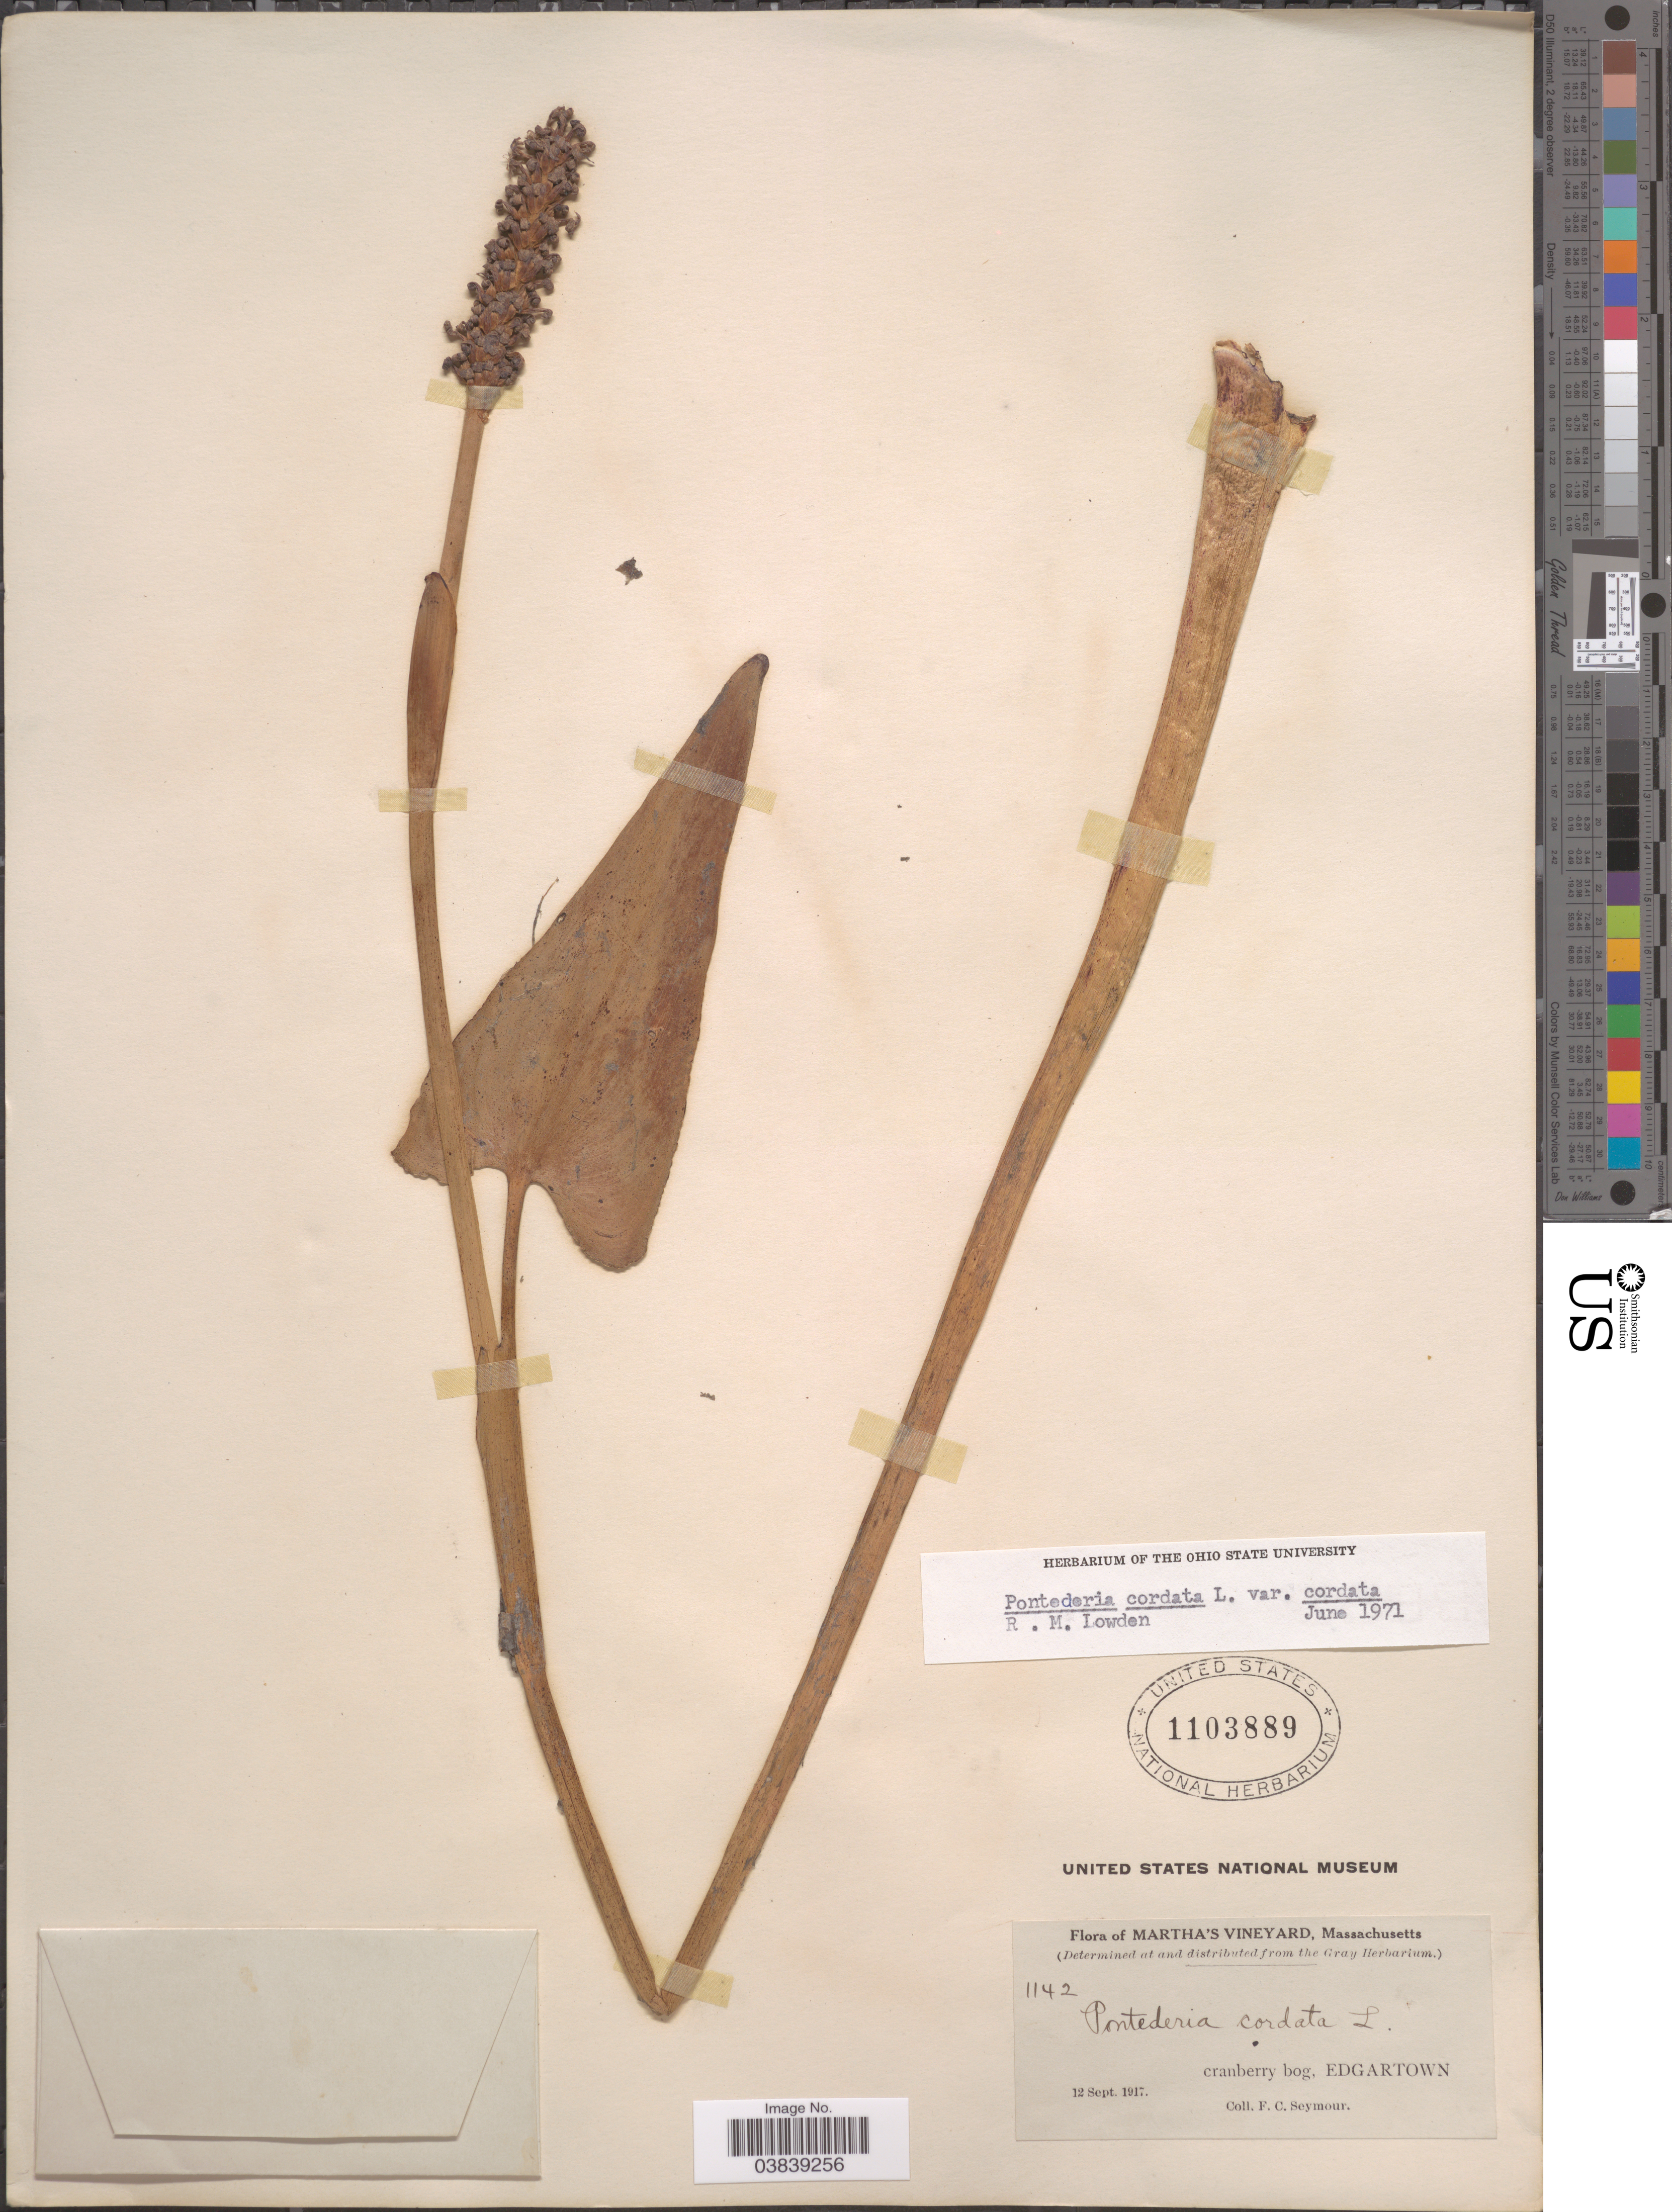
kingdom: Plantae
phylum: Tracheophyta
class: Liliopsida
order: Commelinales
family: Pontederiaceae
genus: Pontederia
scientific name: Pontederia cordata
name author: L.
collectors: F. C. Seymour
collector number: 1142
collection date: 1917-09-12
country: United States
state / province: Massachusetts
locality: Martha's Vineyard. Cranberry bog, Edgartown.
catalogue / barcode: US 1103889